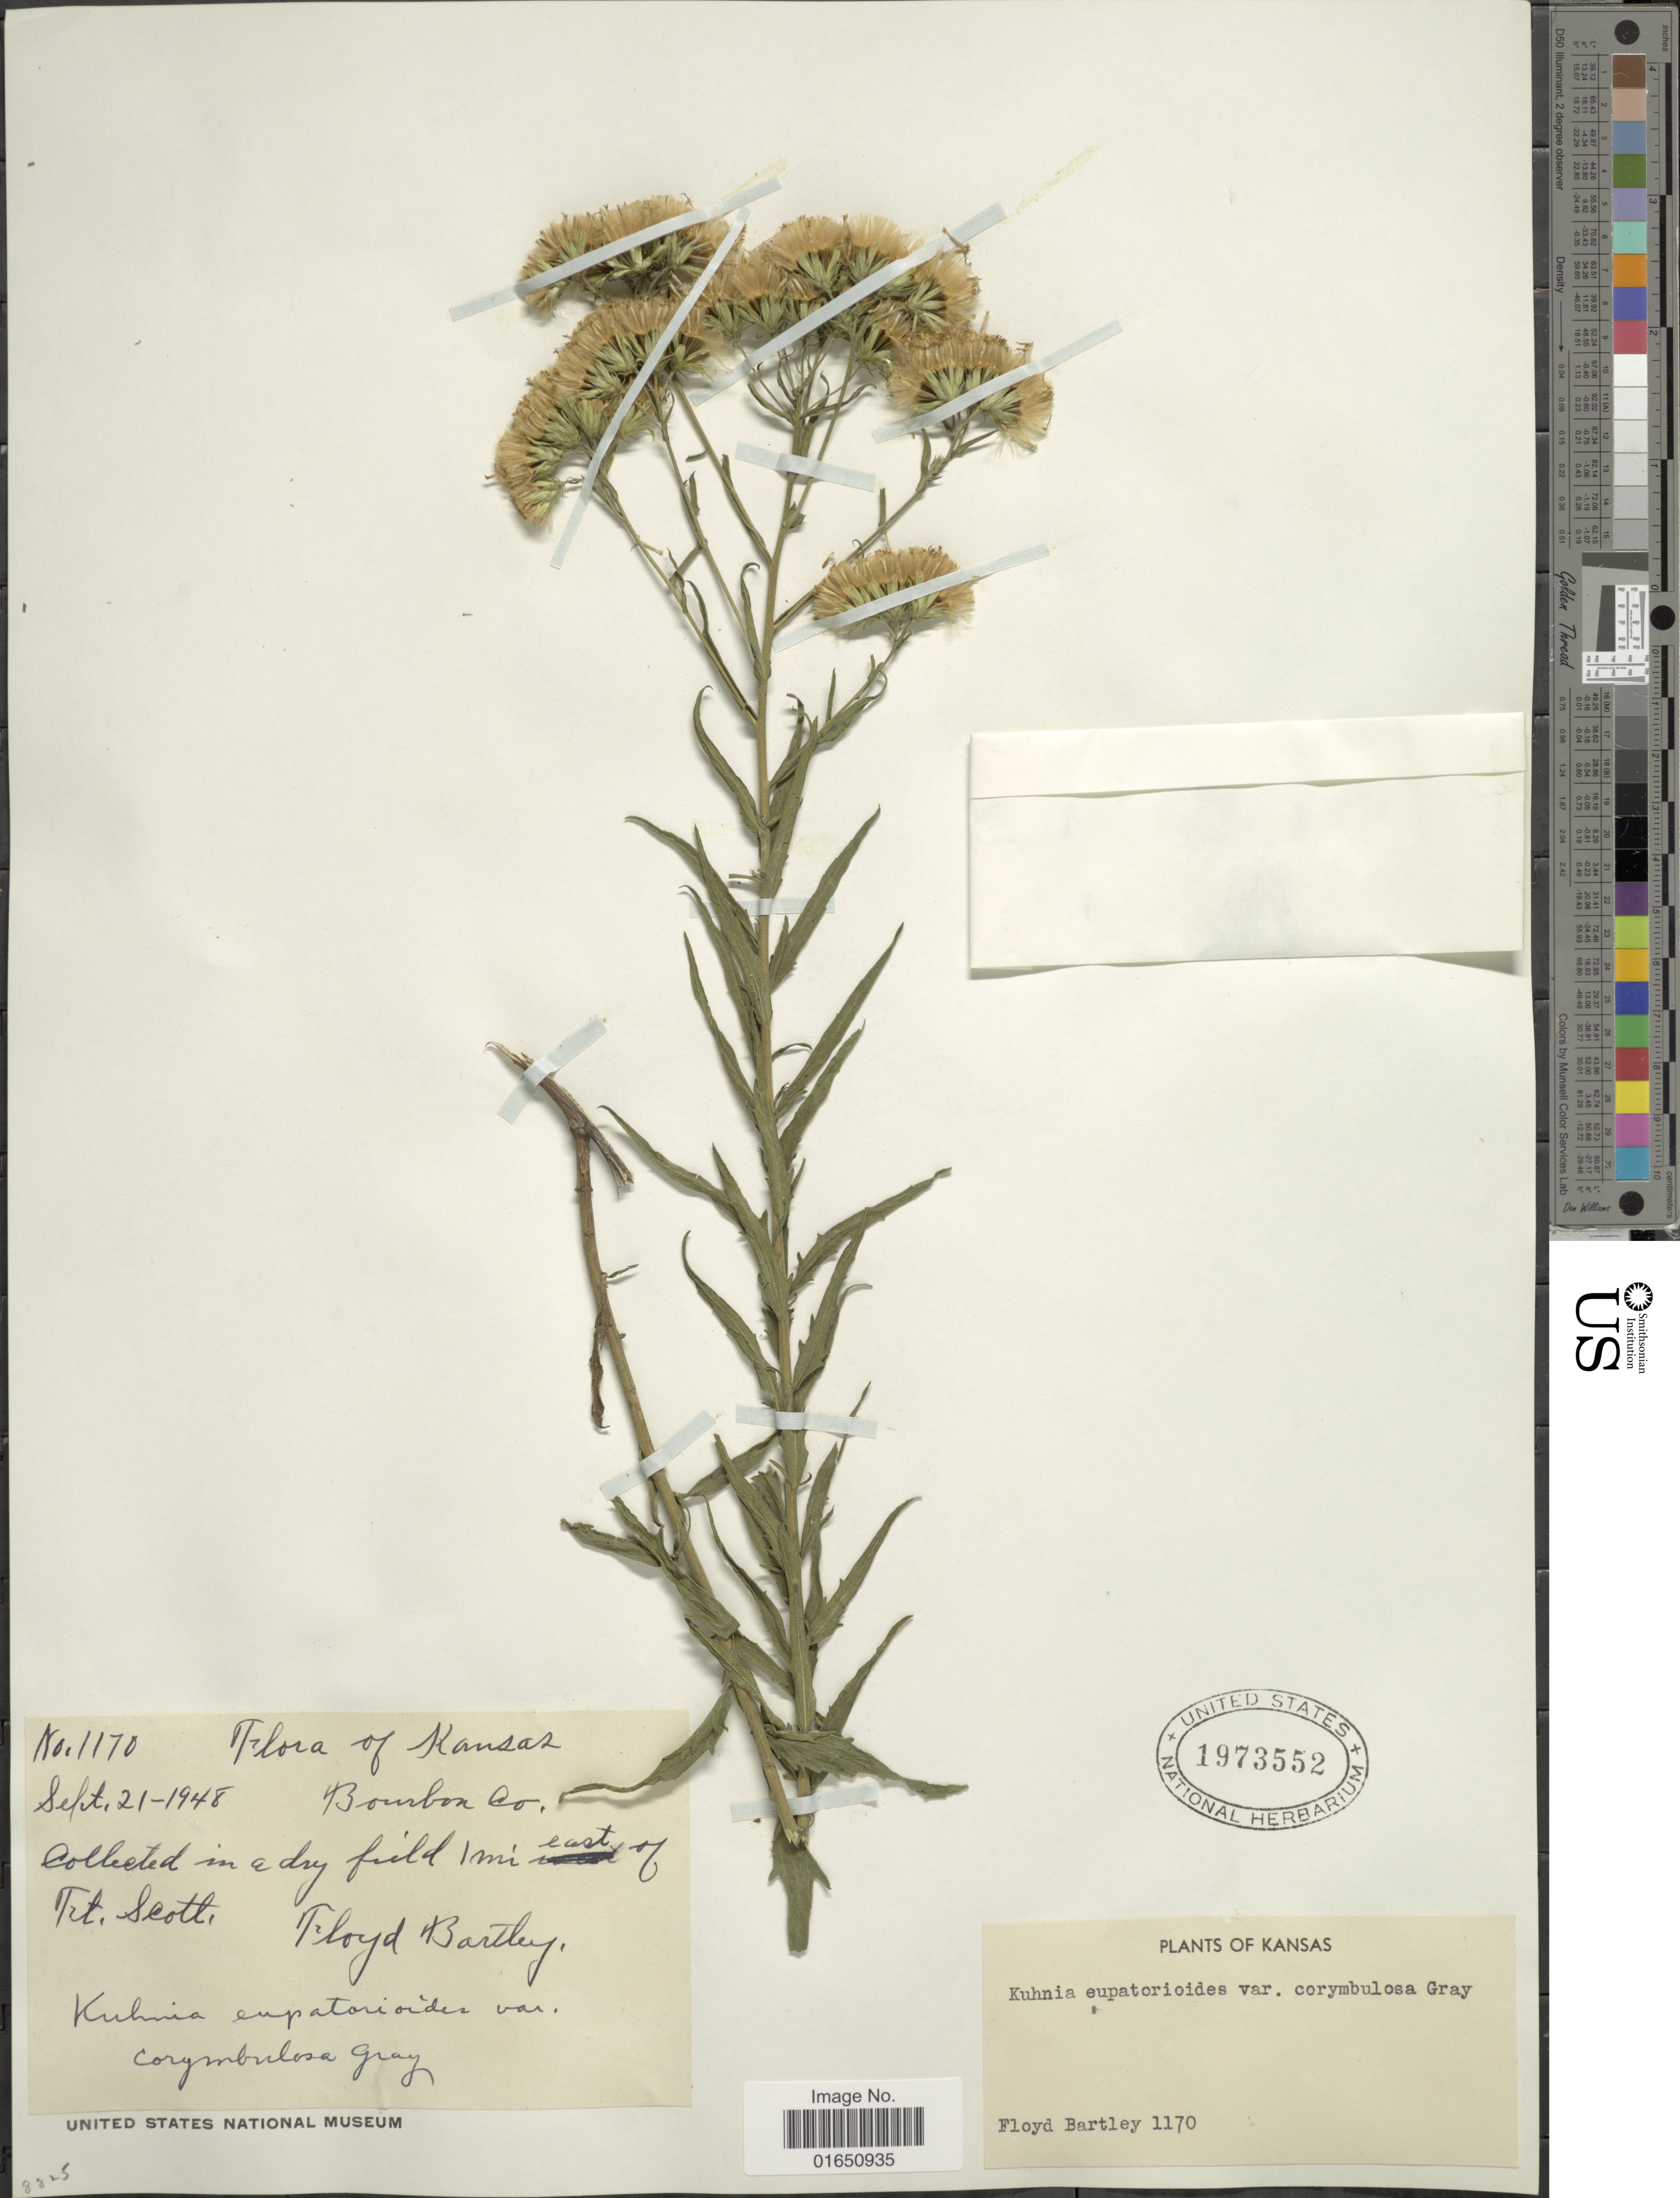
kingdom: Plantae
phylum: Tracheophyta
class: Magnoliopsida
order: Asterales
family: Asteraceae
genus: Brickellia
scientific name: Brickellia eupatorioides var. corymbulosa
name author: (Torr. & A. Gray) Shinners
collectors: F. Bartley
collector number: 1170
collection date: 1948-09-21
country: United States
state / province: Kansas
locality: Bourbon Co. Collected in a dry field 1 mi. east of Ft. Scott.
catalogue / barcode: US 1973552